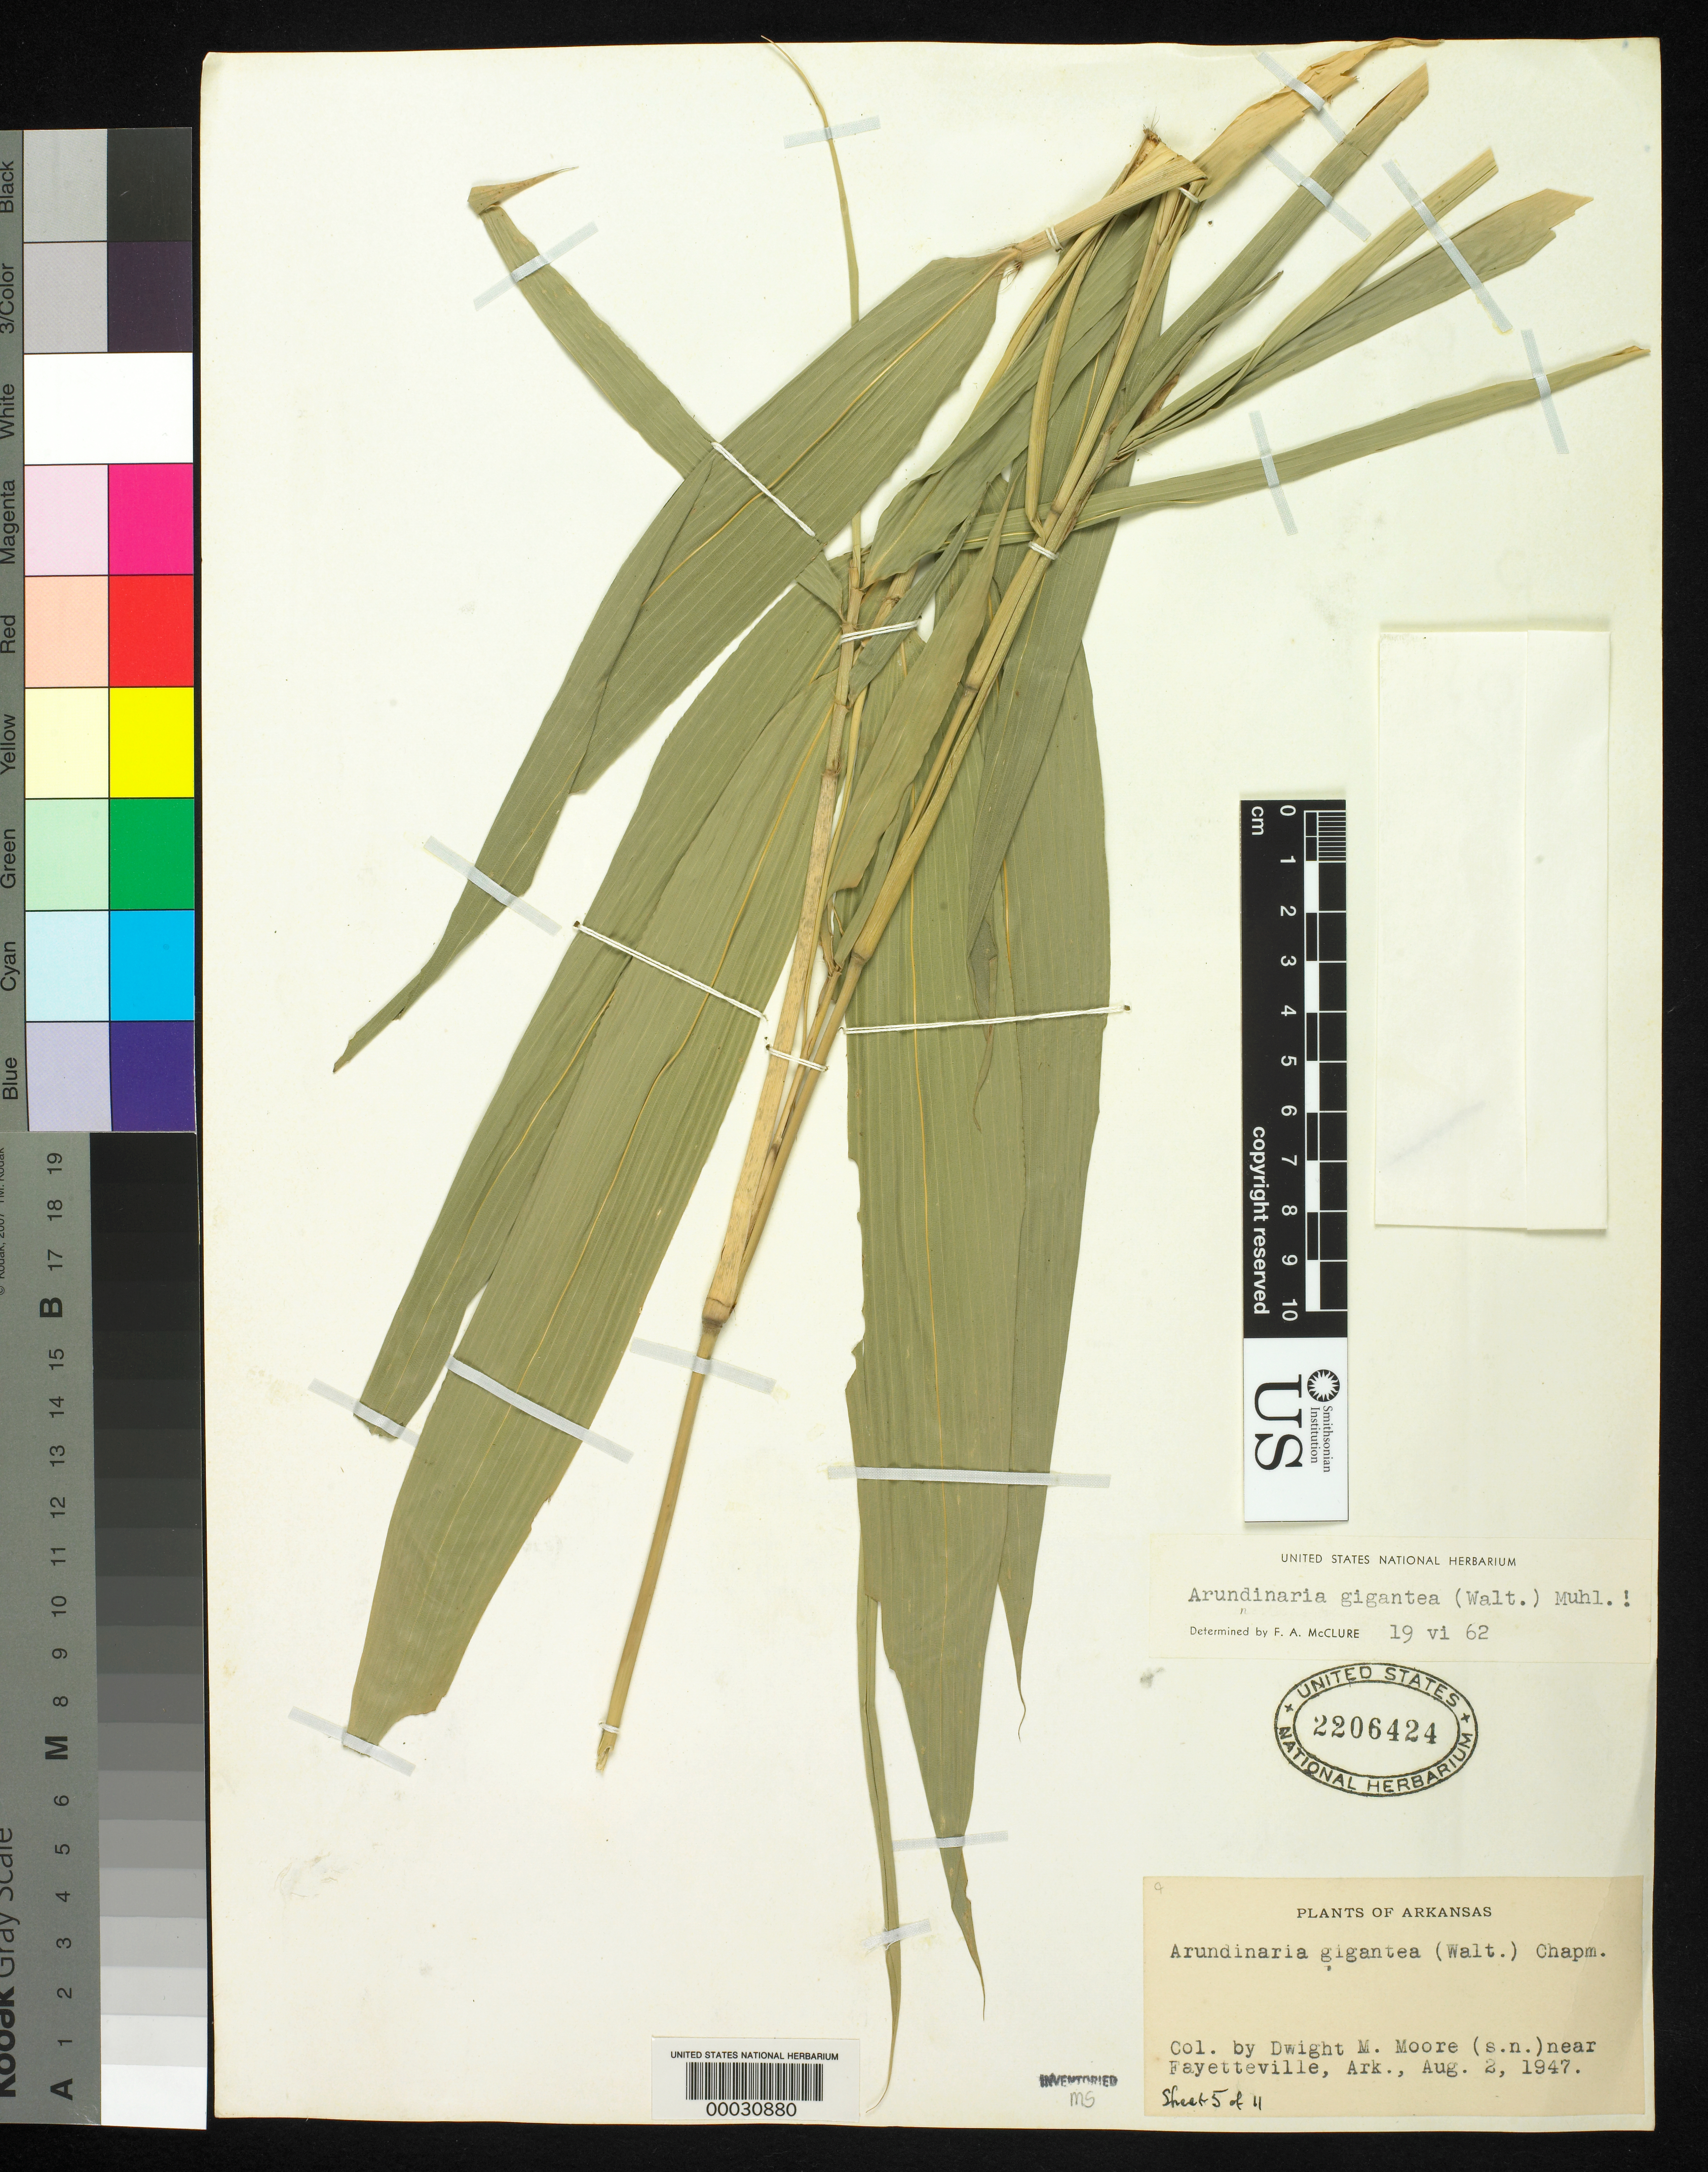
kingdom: Plantae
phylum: Tracheophyta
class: Liliopsida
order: Poales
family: Poaceae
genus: Arundinaria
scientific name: Arundinaria gigantea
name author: (Walter) Muhl.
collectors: D. Moore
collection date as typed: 02 Aug 1947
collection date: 1947-08-02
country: United States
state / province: Arkansas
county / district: Washington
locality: Fayetterville, white river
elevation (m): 336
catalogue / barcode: US 2206424